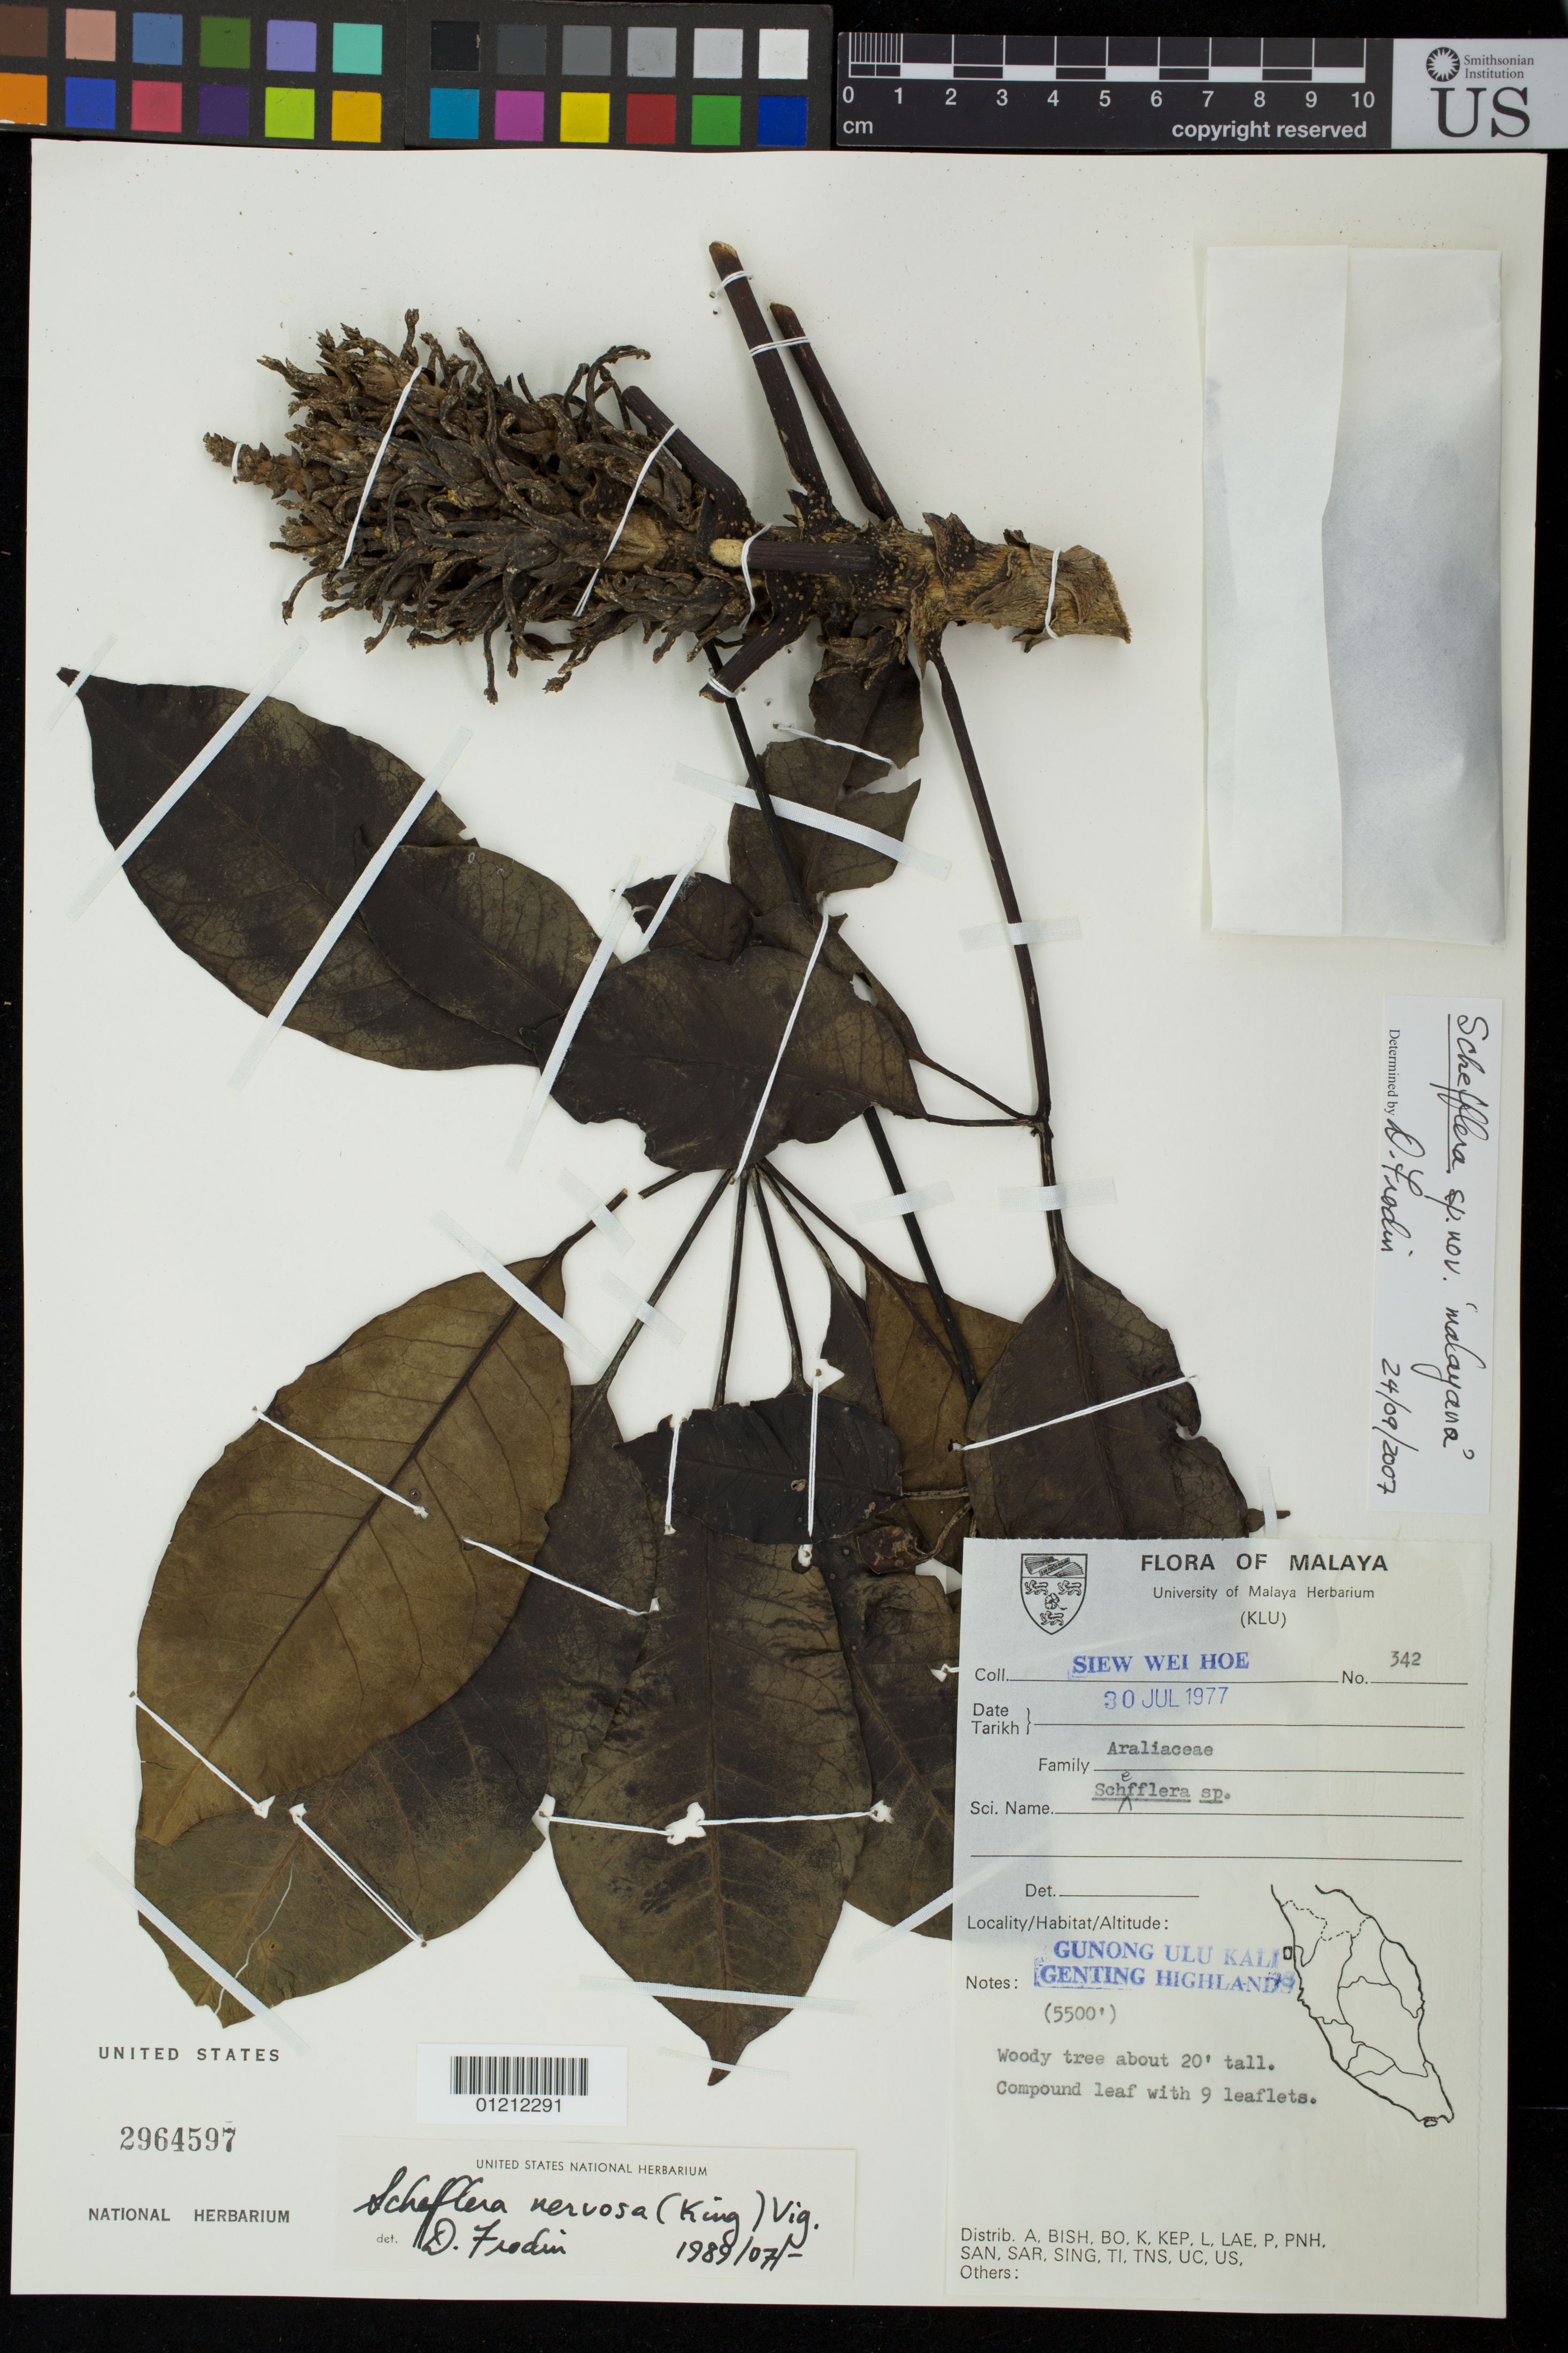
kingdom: Plantae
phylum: Tracheophyta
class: Magnoliopsida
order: Apiales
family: Araliaceae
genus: Schefflera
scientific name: Schefflera nervosa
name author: (King) R. Vig.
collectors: W. H. Siew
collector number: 342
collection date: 1977-07-30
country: Malaysia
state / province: Pahang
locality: Gunong Ulu Kali, Genting Highlands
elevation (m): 1676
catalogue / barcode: US 2964597